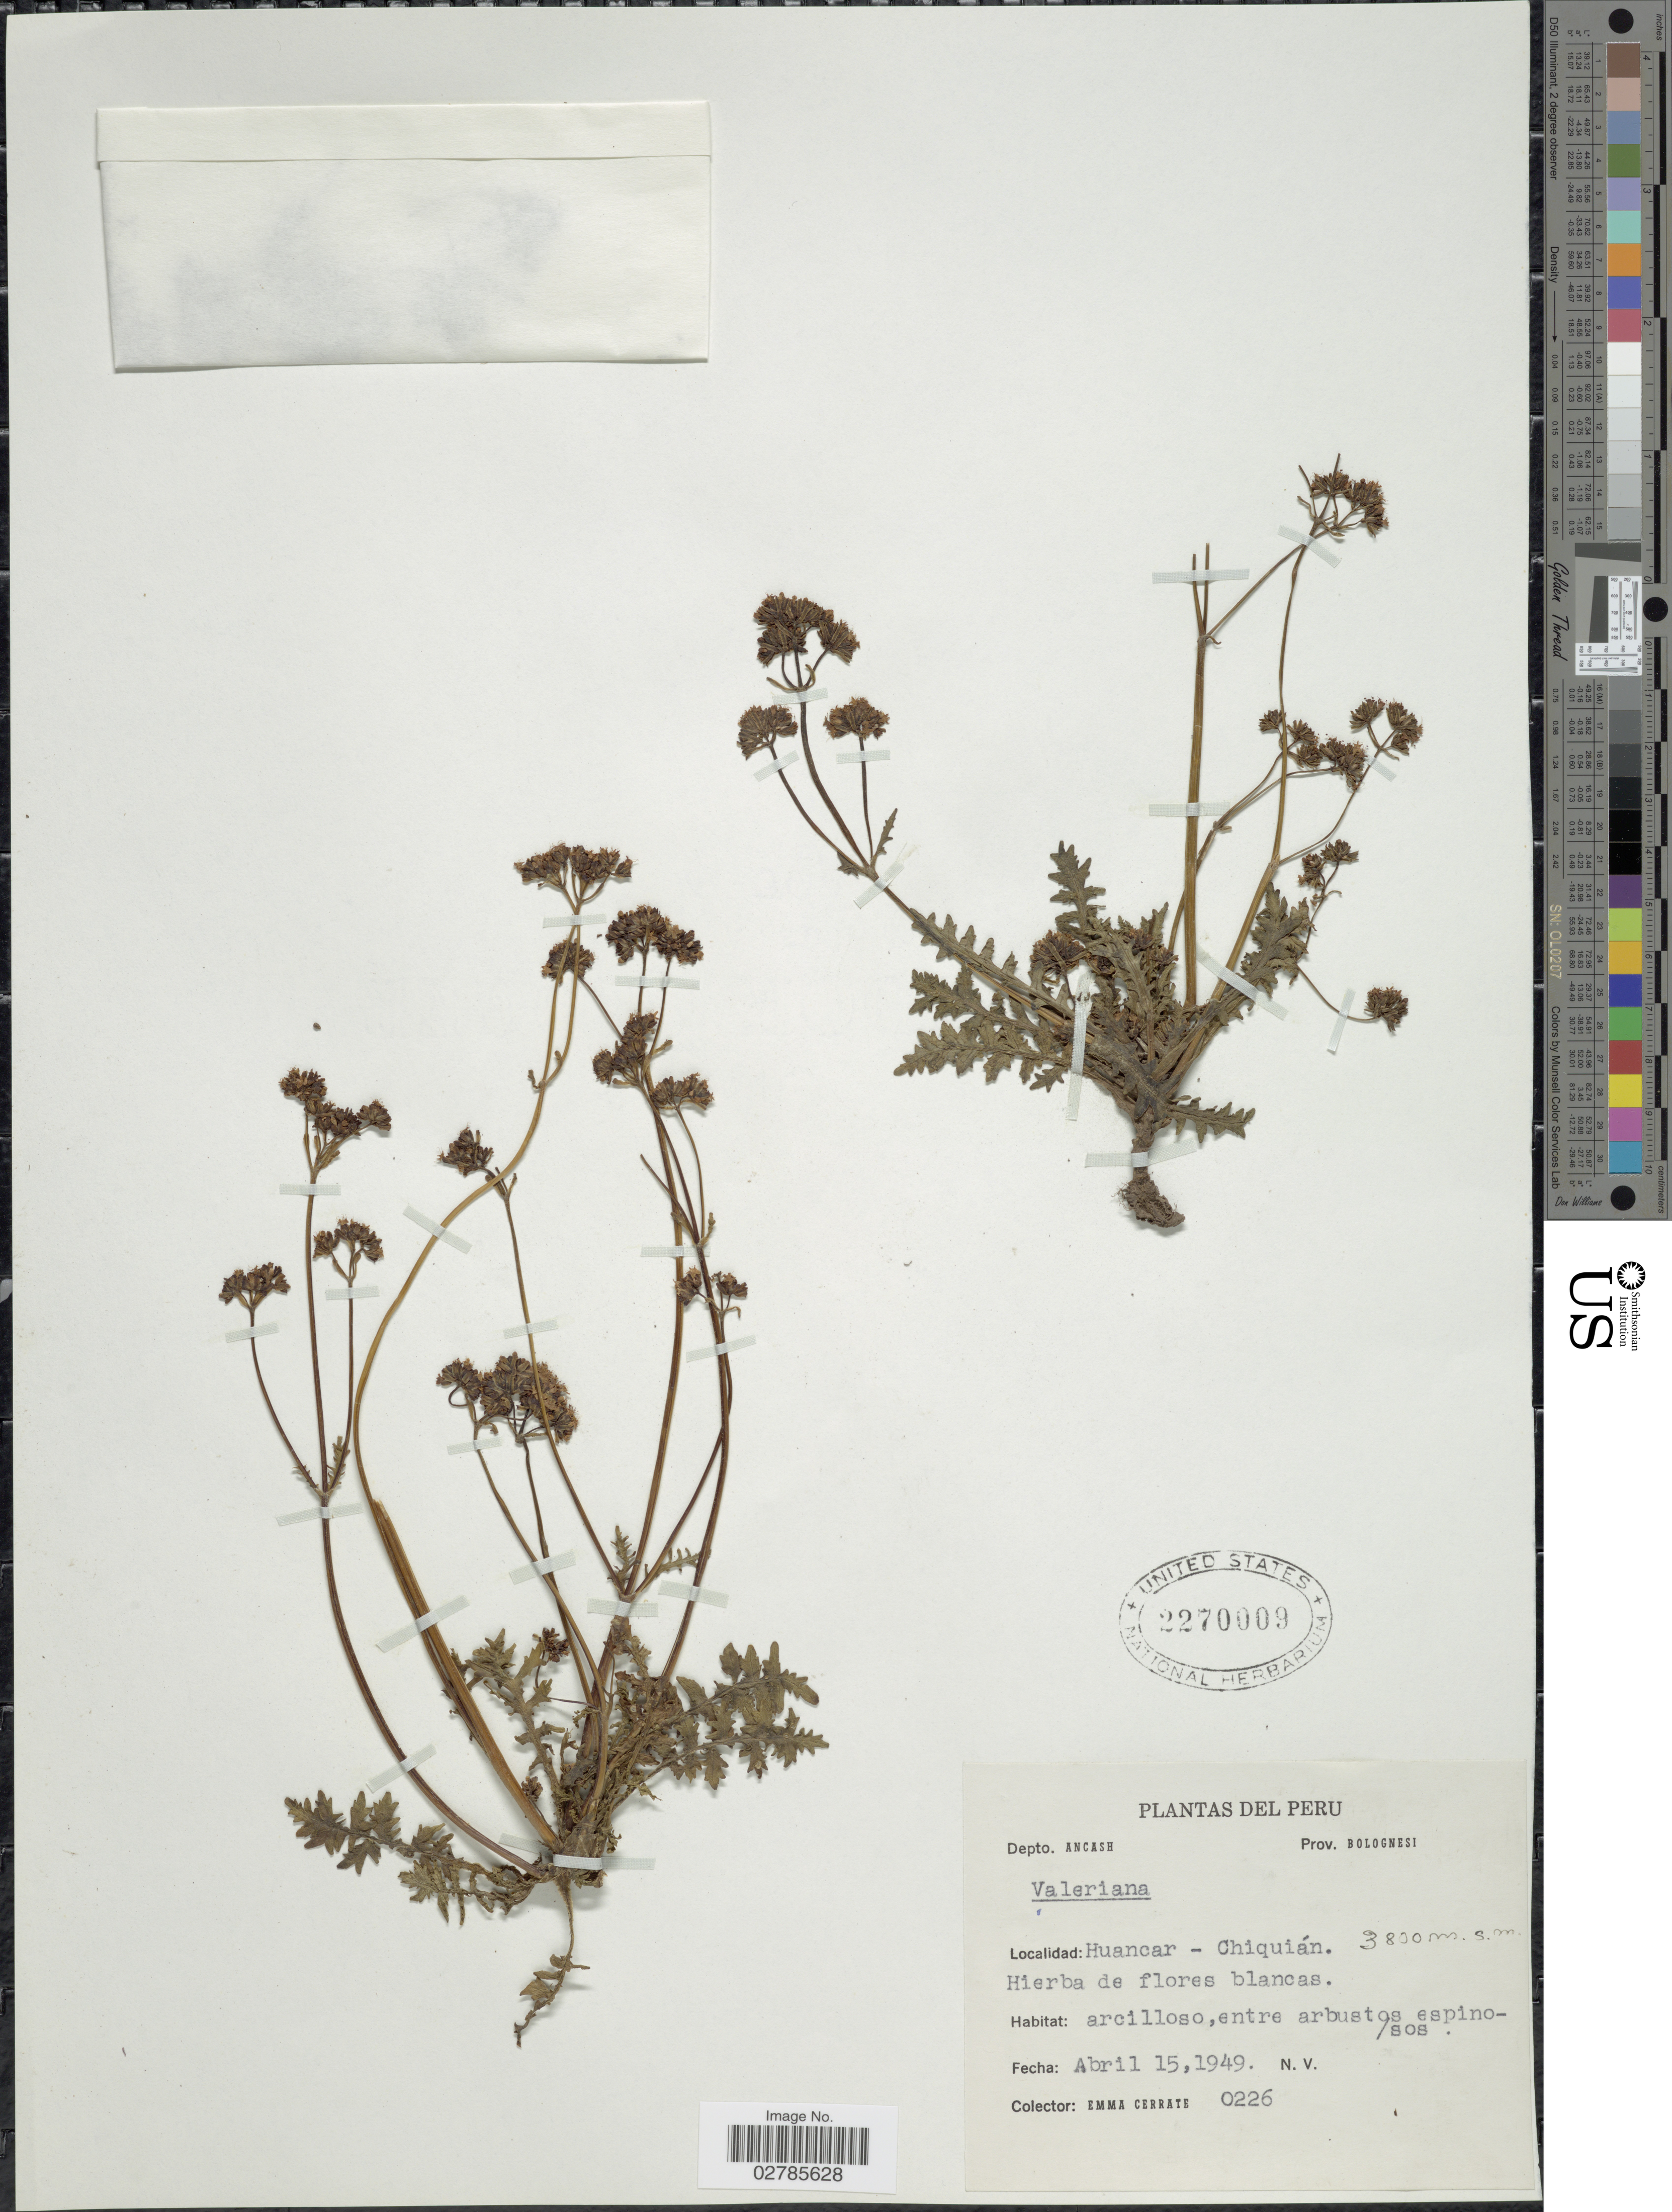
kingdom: Plantae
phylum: Tracheophyta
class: Magnoliopsida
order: Dipsacales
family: Caprifoliaceae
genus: Valeriana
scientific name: Valeriana sp.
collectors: E. Cerrate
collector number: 0226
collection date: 1949-04-15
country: Peru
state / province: Ancash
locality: Depto. Ancash, Prov. Bolognesi, Huancar - Chiquián.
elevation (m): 3800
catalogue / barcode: US 2270009